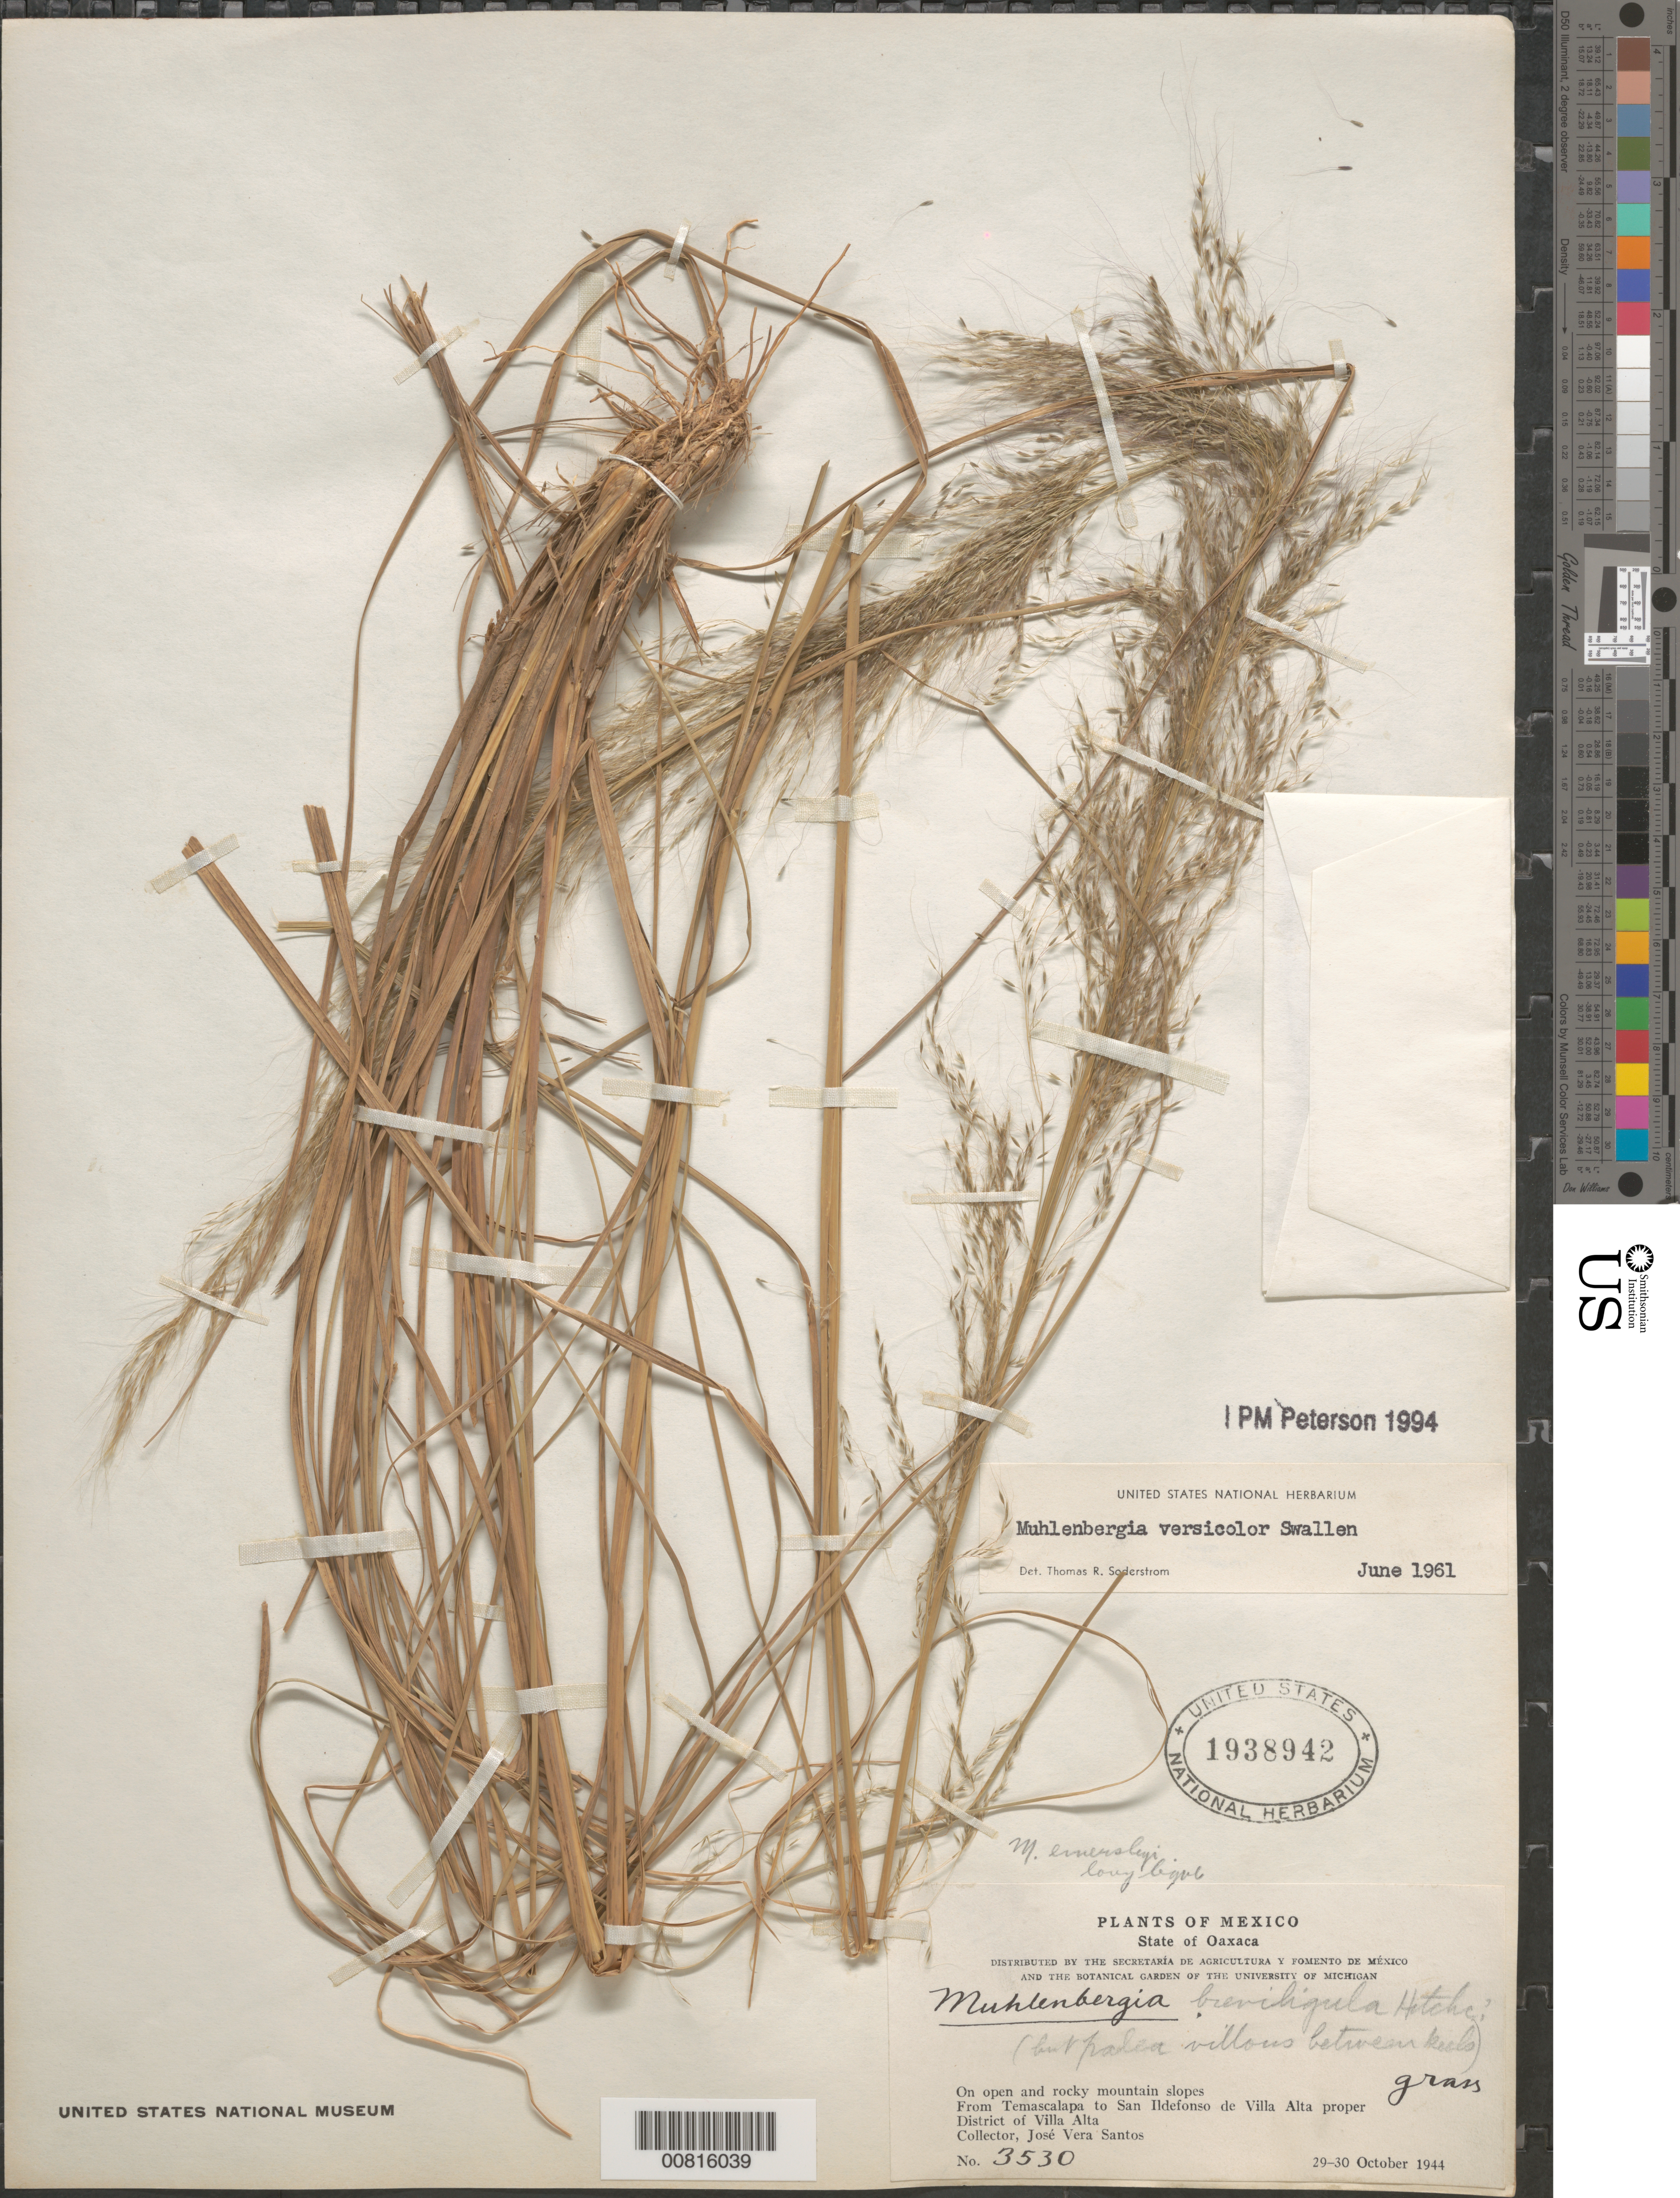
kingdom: Plantae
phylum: Tracheophyta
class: Liliopsida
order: Poales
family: Poaceae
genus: Muhlenbergia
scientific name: Muhlenbergia versicolor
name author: Swallen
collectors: J. Vera Santos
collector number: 3530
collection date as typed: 29 Oct 1944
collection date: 1944-10-29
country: Mexico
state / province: Oaxaca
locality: From Temascalapa to San Ildefonso de Villa Alta, Oax.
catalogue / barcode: US 1938942